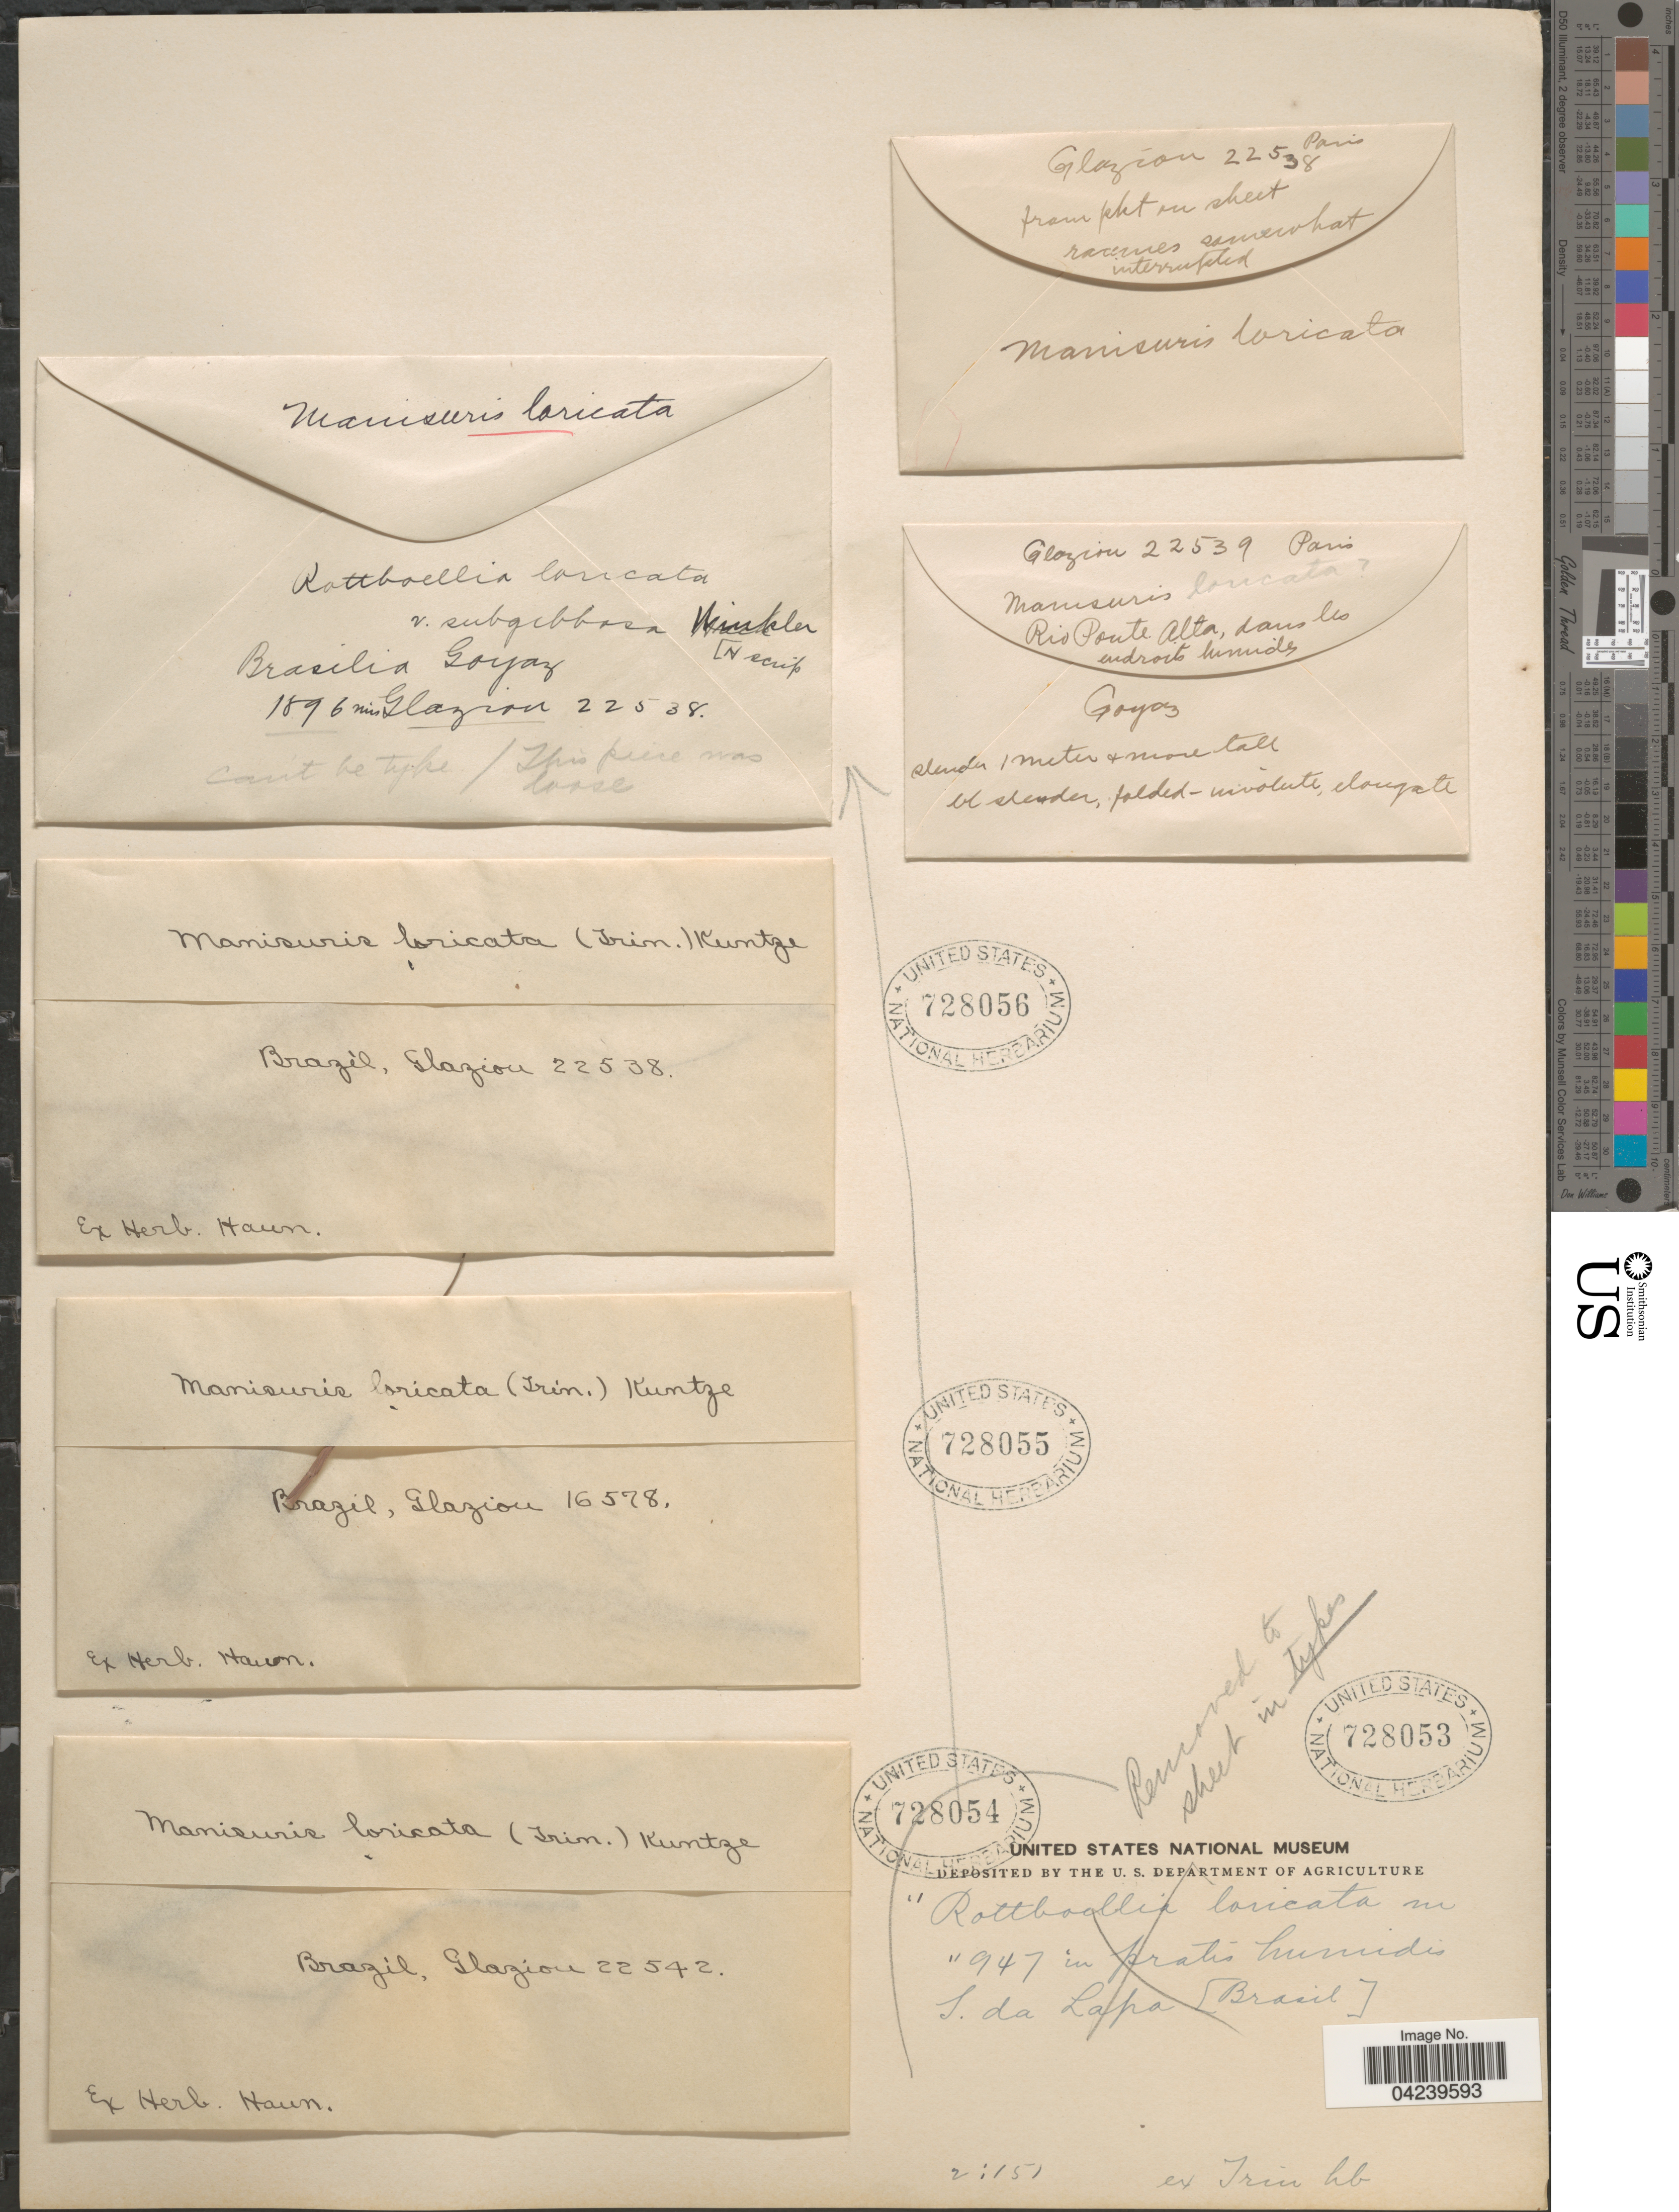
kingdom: Plantae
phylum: Tracheophyta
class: Liliopsida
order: Poales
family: Poaceae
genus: Rhytachne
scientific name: Rhytachne rottboellioides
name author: Desv.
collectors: Glaziou, --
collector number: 16578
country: Brazil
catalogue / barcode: US 728055-5